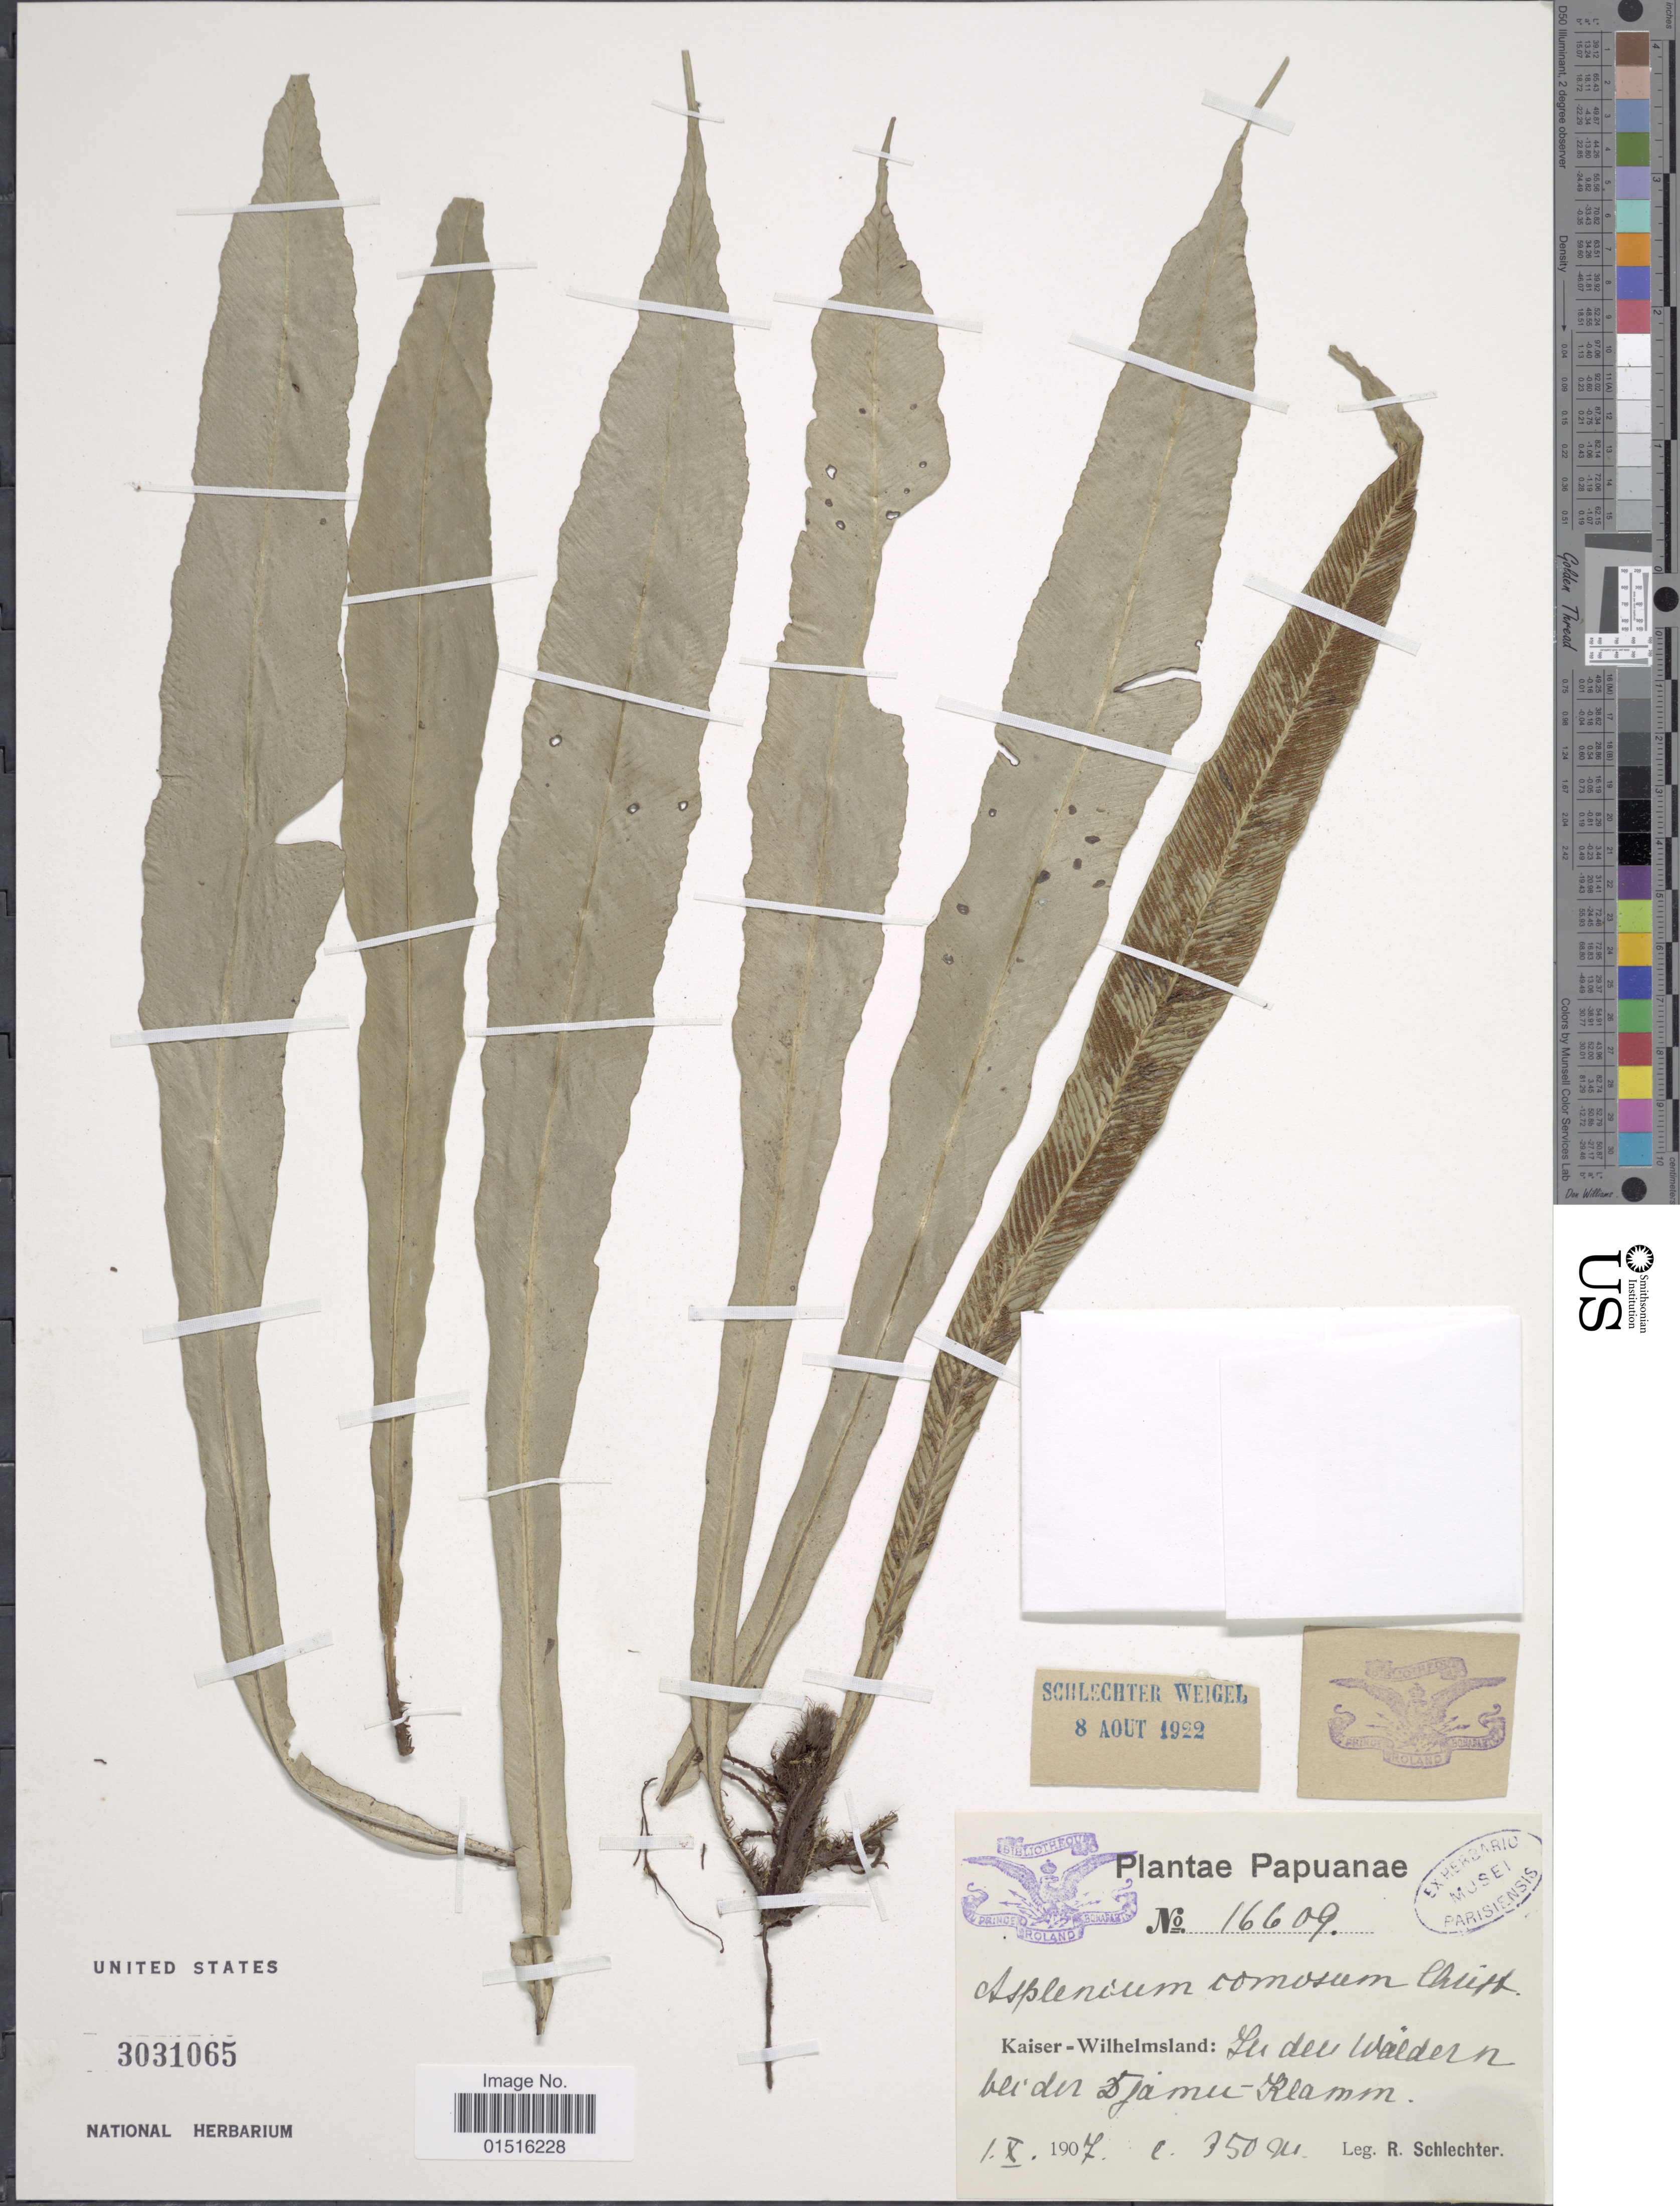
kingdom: Plantae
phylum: Tracheophyta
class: Polypodiopsida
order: Polypodiales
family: Aspleniaceae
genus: Asplenium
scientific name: Asplenium comosum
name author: Christ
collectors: F. R. R. Schlechter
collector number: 16609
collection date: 1907-10-01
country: Papua New Guinea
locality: Kaiser-Wilhelmsland: In den Wäldern bei der Djamu- Klamm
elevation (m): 350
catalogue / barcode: US 3031065